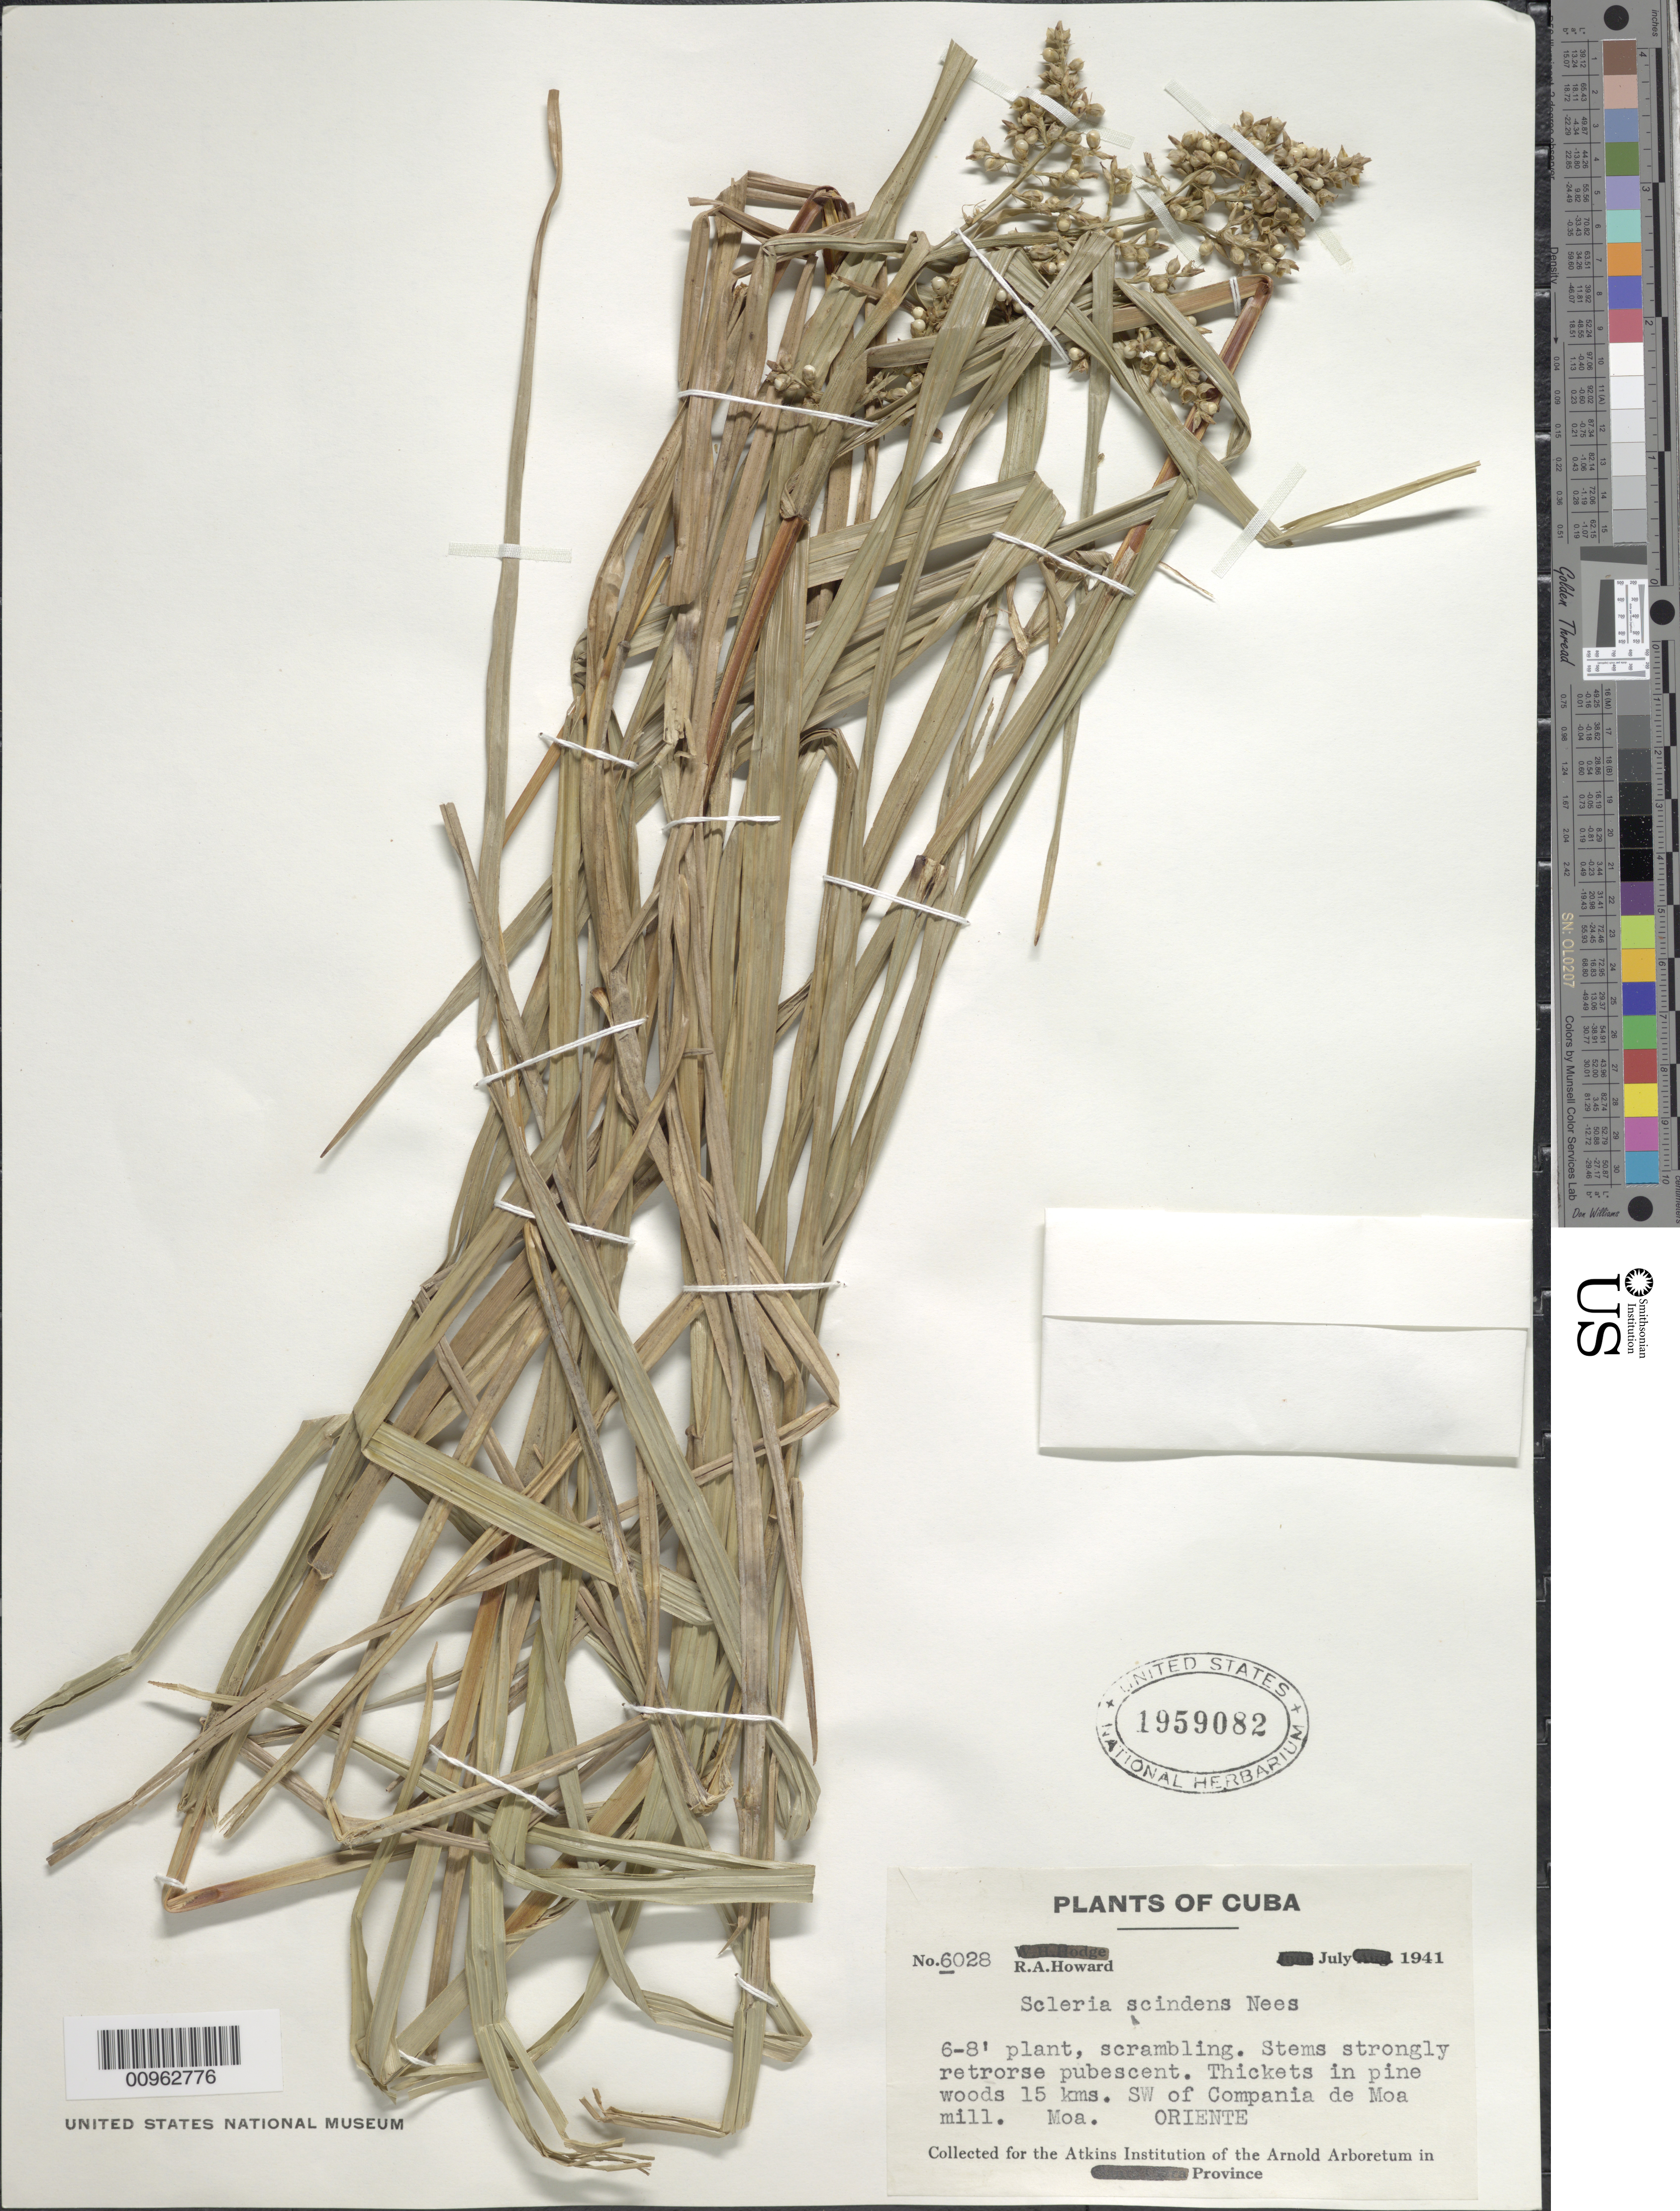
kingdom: Plantae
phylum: Tracheophyta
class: Liliopsida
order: Poales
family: Cyperaceae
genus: Scleria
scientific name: Scleria chlorantha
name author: Boeckeler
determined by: Strong, Mark T., (BOT), Smithsonian Institution - National Museum of Natural History (UNITED STATES)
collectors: R. A. Howard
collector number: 6028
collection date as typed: Jul 1941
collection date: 1941-07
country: Cuba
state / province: Holguín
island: Cuba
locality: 15 kms SW of Compania de Moa mill, Moa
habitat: Thickets in pine woods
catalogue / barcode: US 1959082